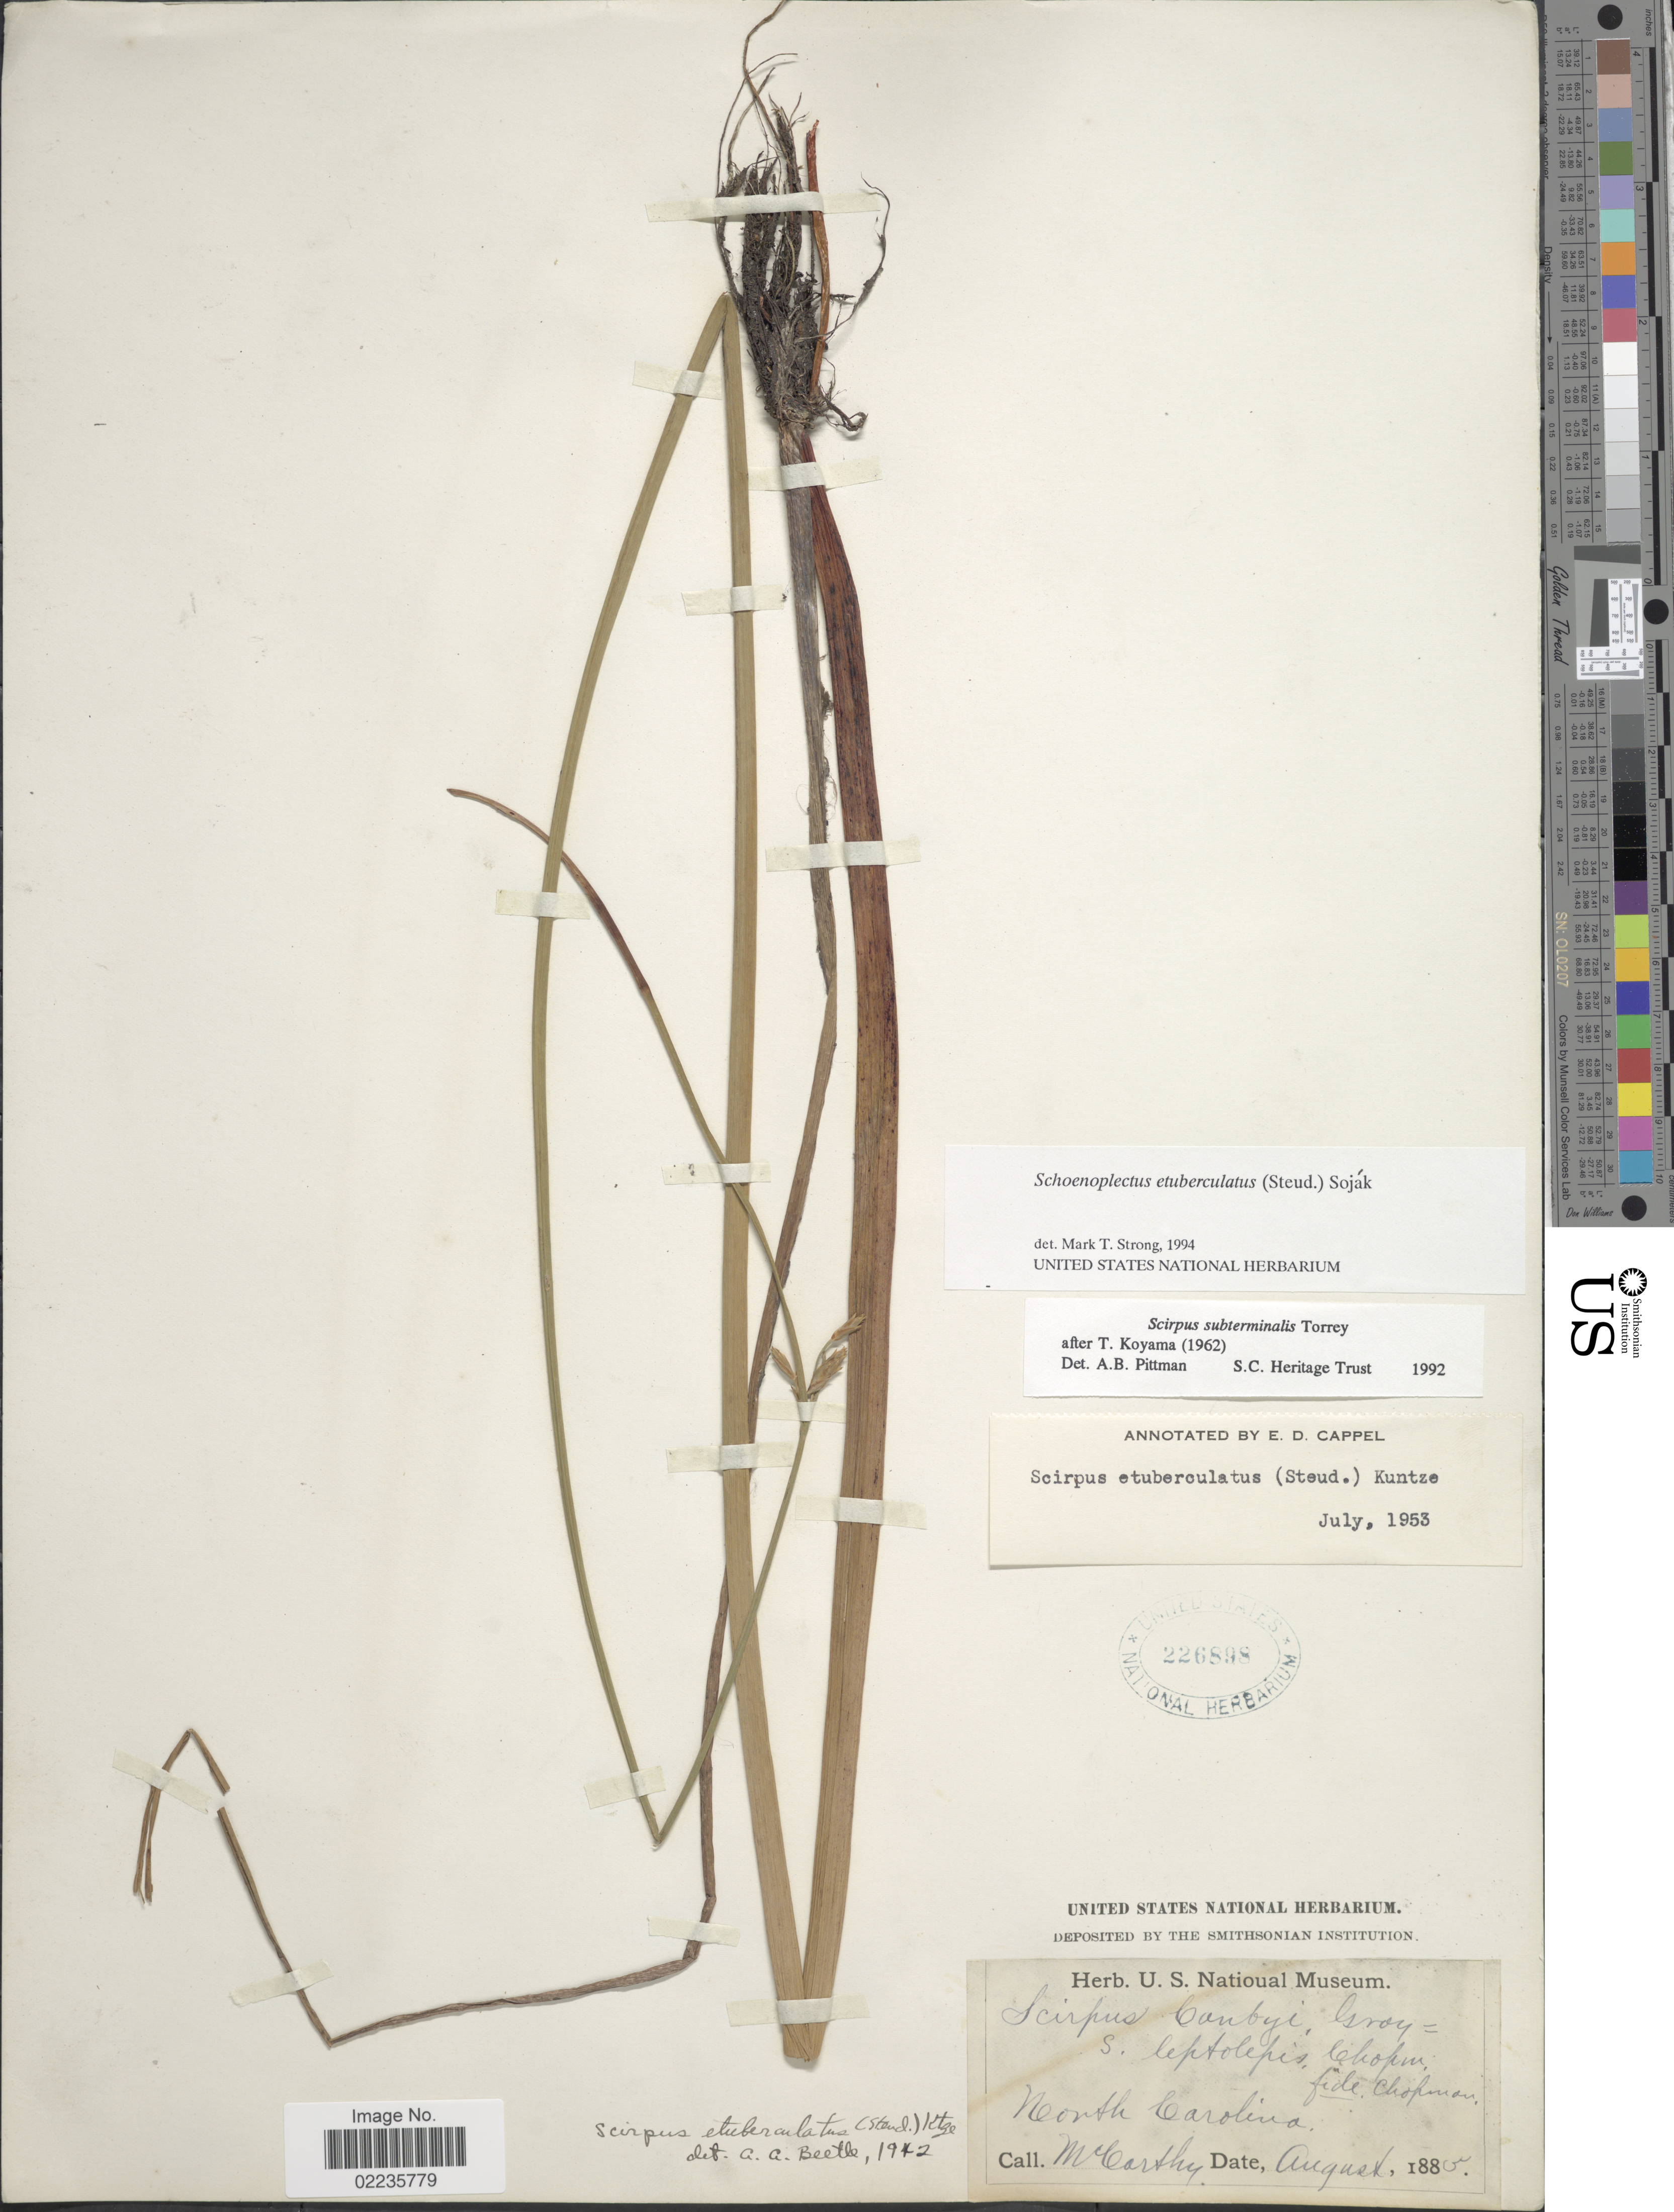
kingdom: Plantae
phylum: Tracheophyta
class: Liliopsida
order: Poales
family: Cyperaceae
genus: Schoenoplectus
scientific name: Schoenoplectus etuberculatus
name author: (Steud.) Soják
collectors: -- McCarthy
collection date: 1885-08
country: United States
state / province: North Carolina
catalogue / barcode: US 226898